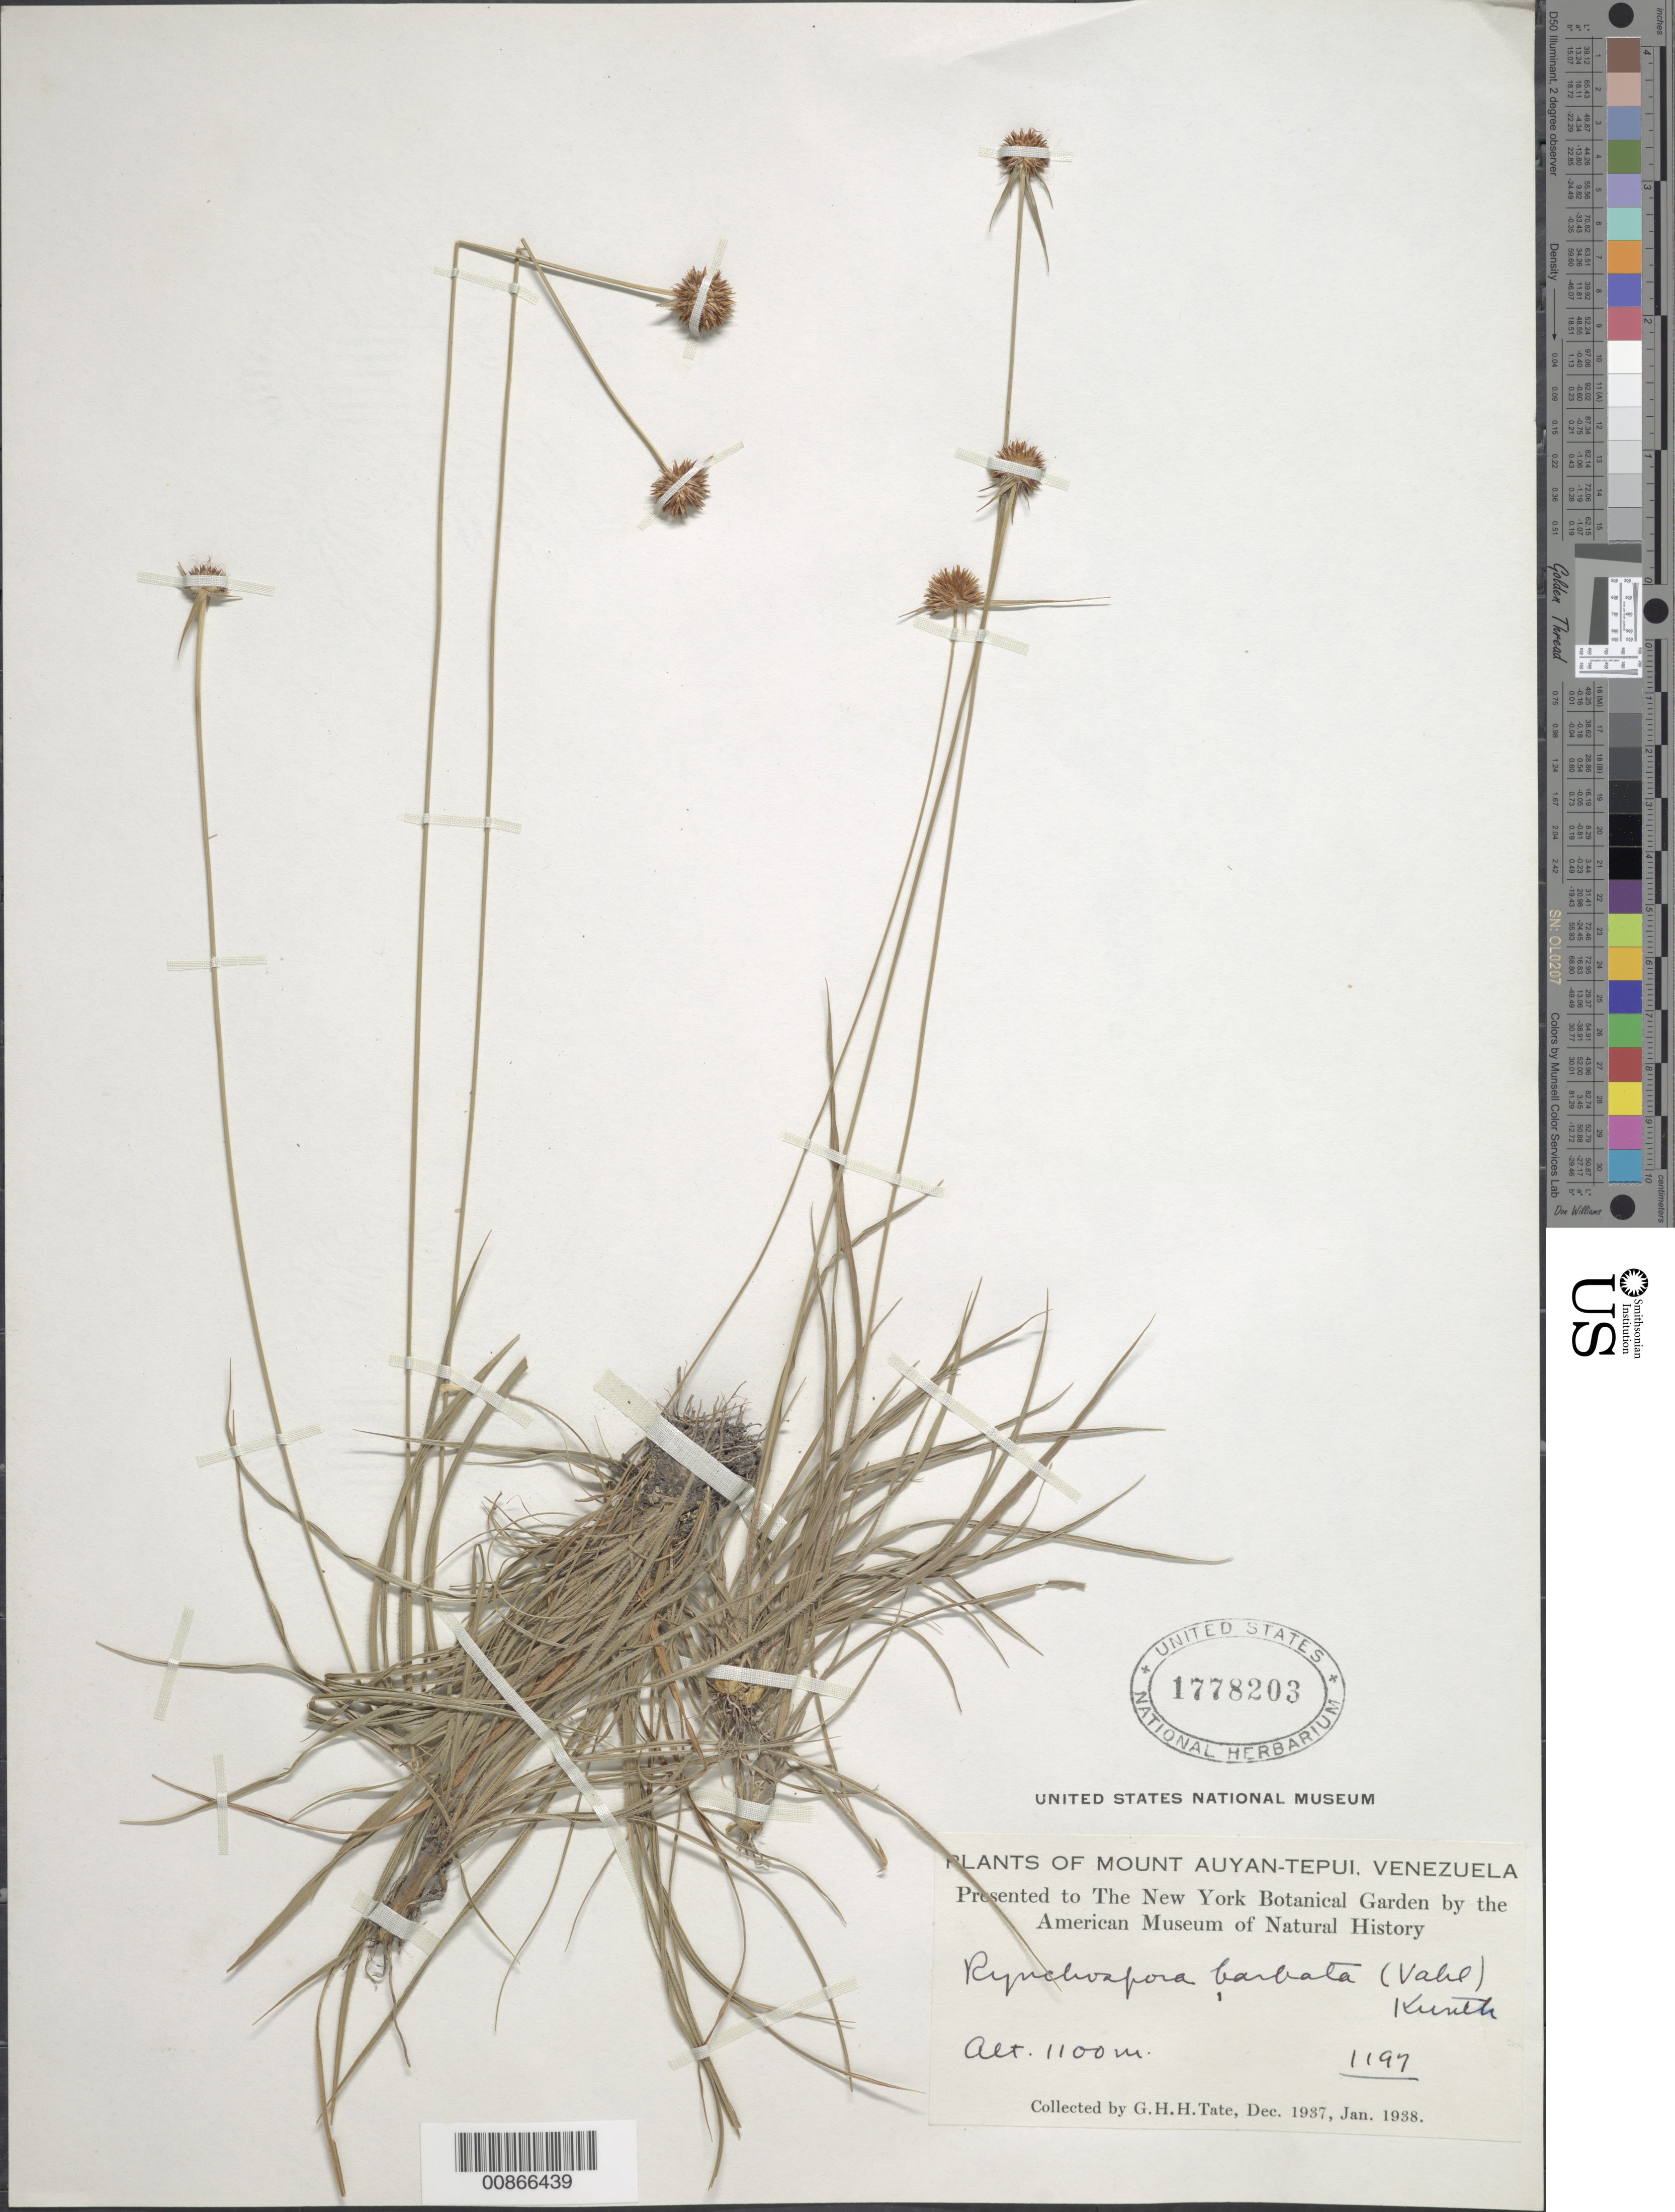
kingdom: Plantae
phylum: Tracheophyta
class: Liliopsida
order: Poales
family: Cyperaceae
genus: Rhynchospora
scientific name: Rhynchospora barbata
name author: (Vahl) Kunth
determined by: Alves, K.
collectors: G. H. H.Tate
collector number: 1197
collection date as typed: Dec-37 to Jan-38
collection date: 1937-12/1938-01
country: Venezuela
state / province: Bolívar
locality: Mt. Auyan-tepuí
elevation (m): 1100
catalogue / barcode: US 1778203